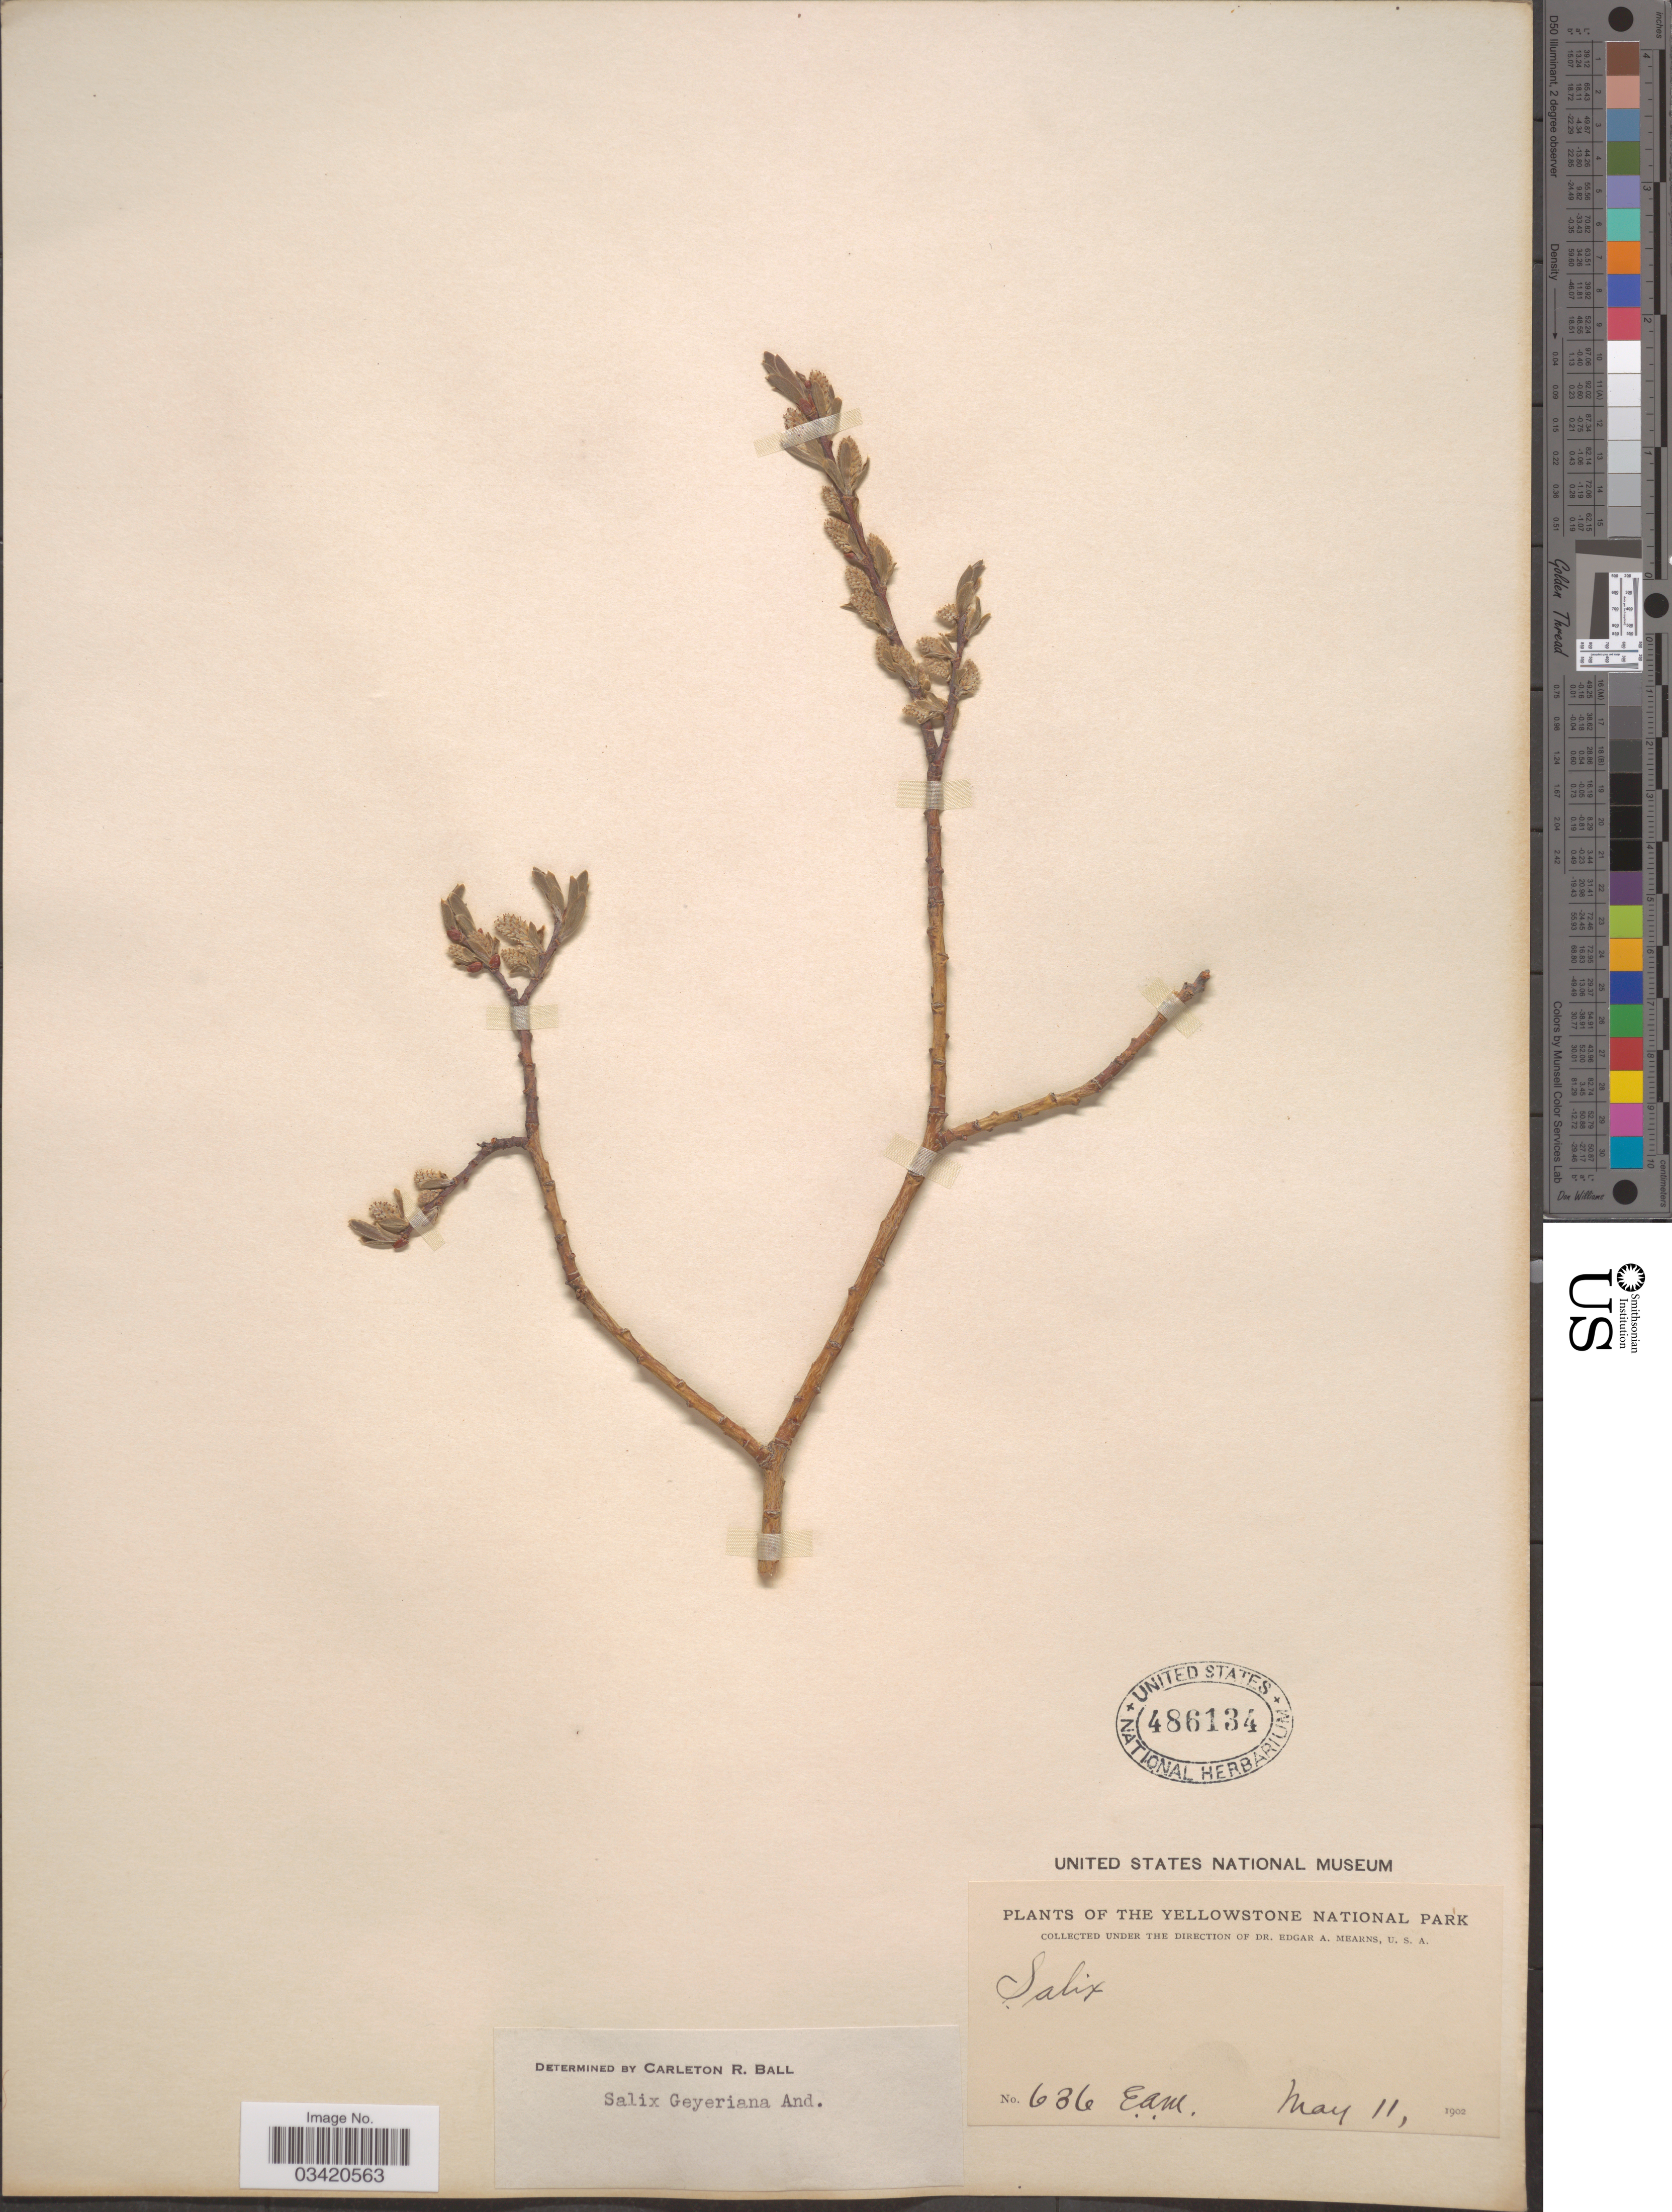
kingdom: Plantae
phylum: Tracheophyta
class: Magnoliopsida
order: Malpighiales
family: Salicaceae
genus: Salix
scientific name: Salix geyeriana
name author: Andersson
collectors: E. A. Mearns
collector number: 636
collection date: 1902-05-11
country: United States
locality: The Yellowstone National Park.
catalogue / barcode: US 486134